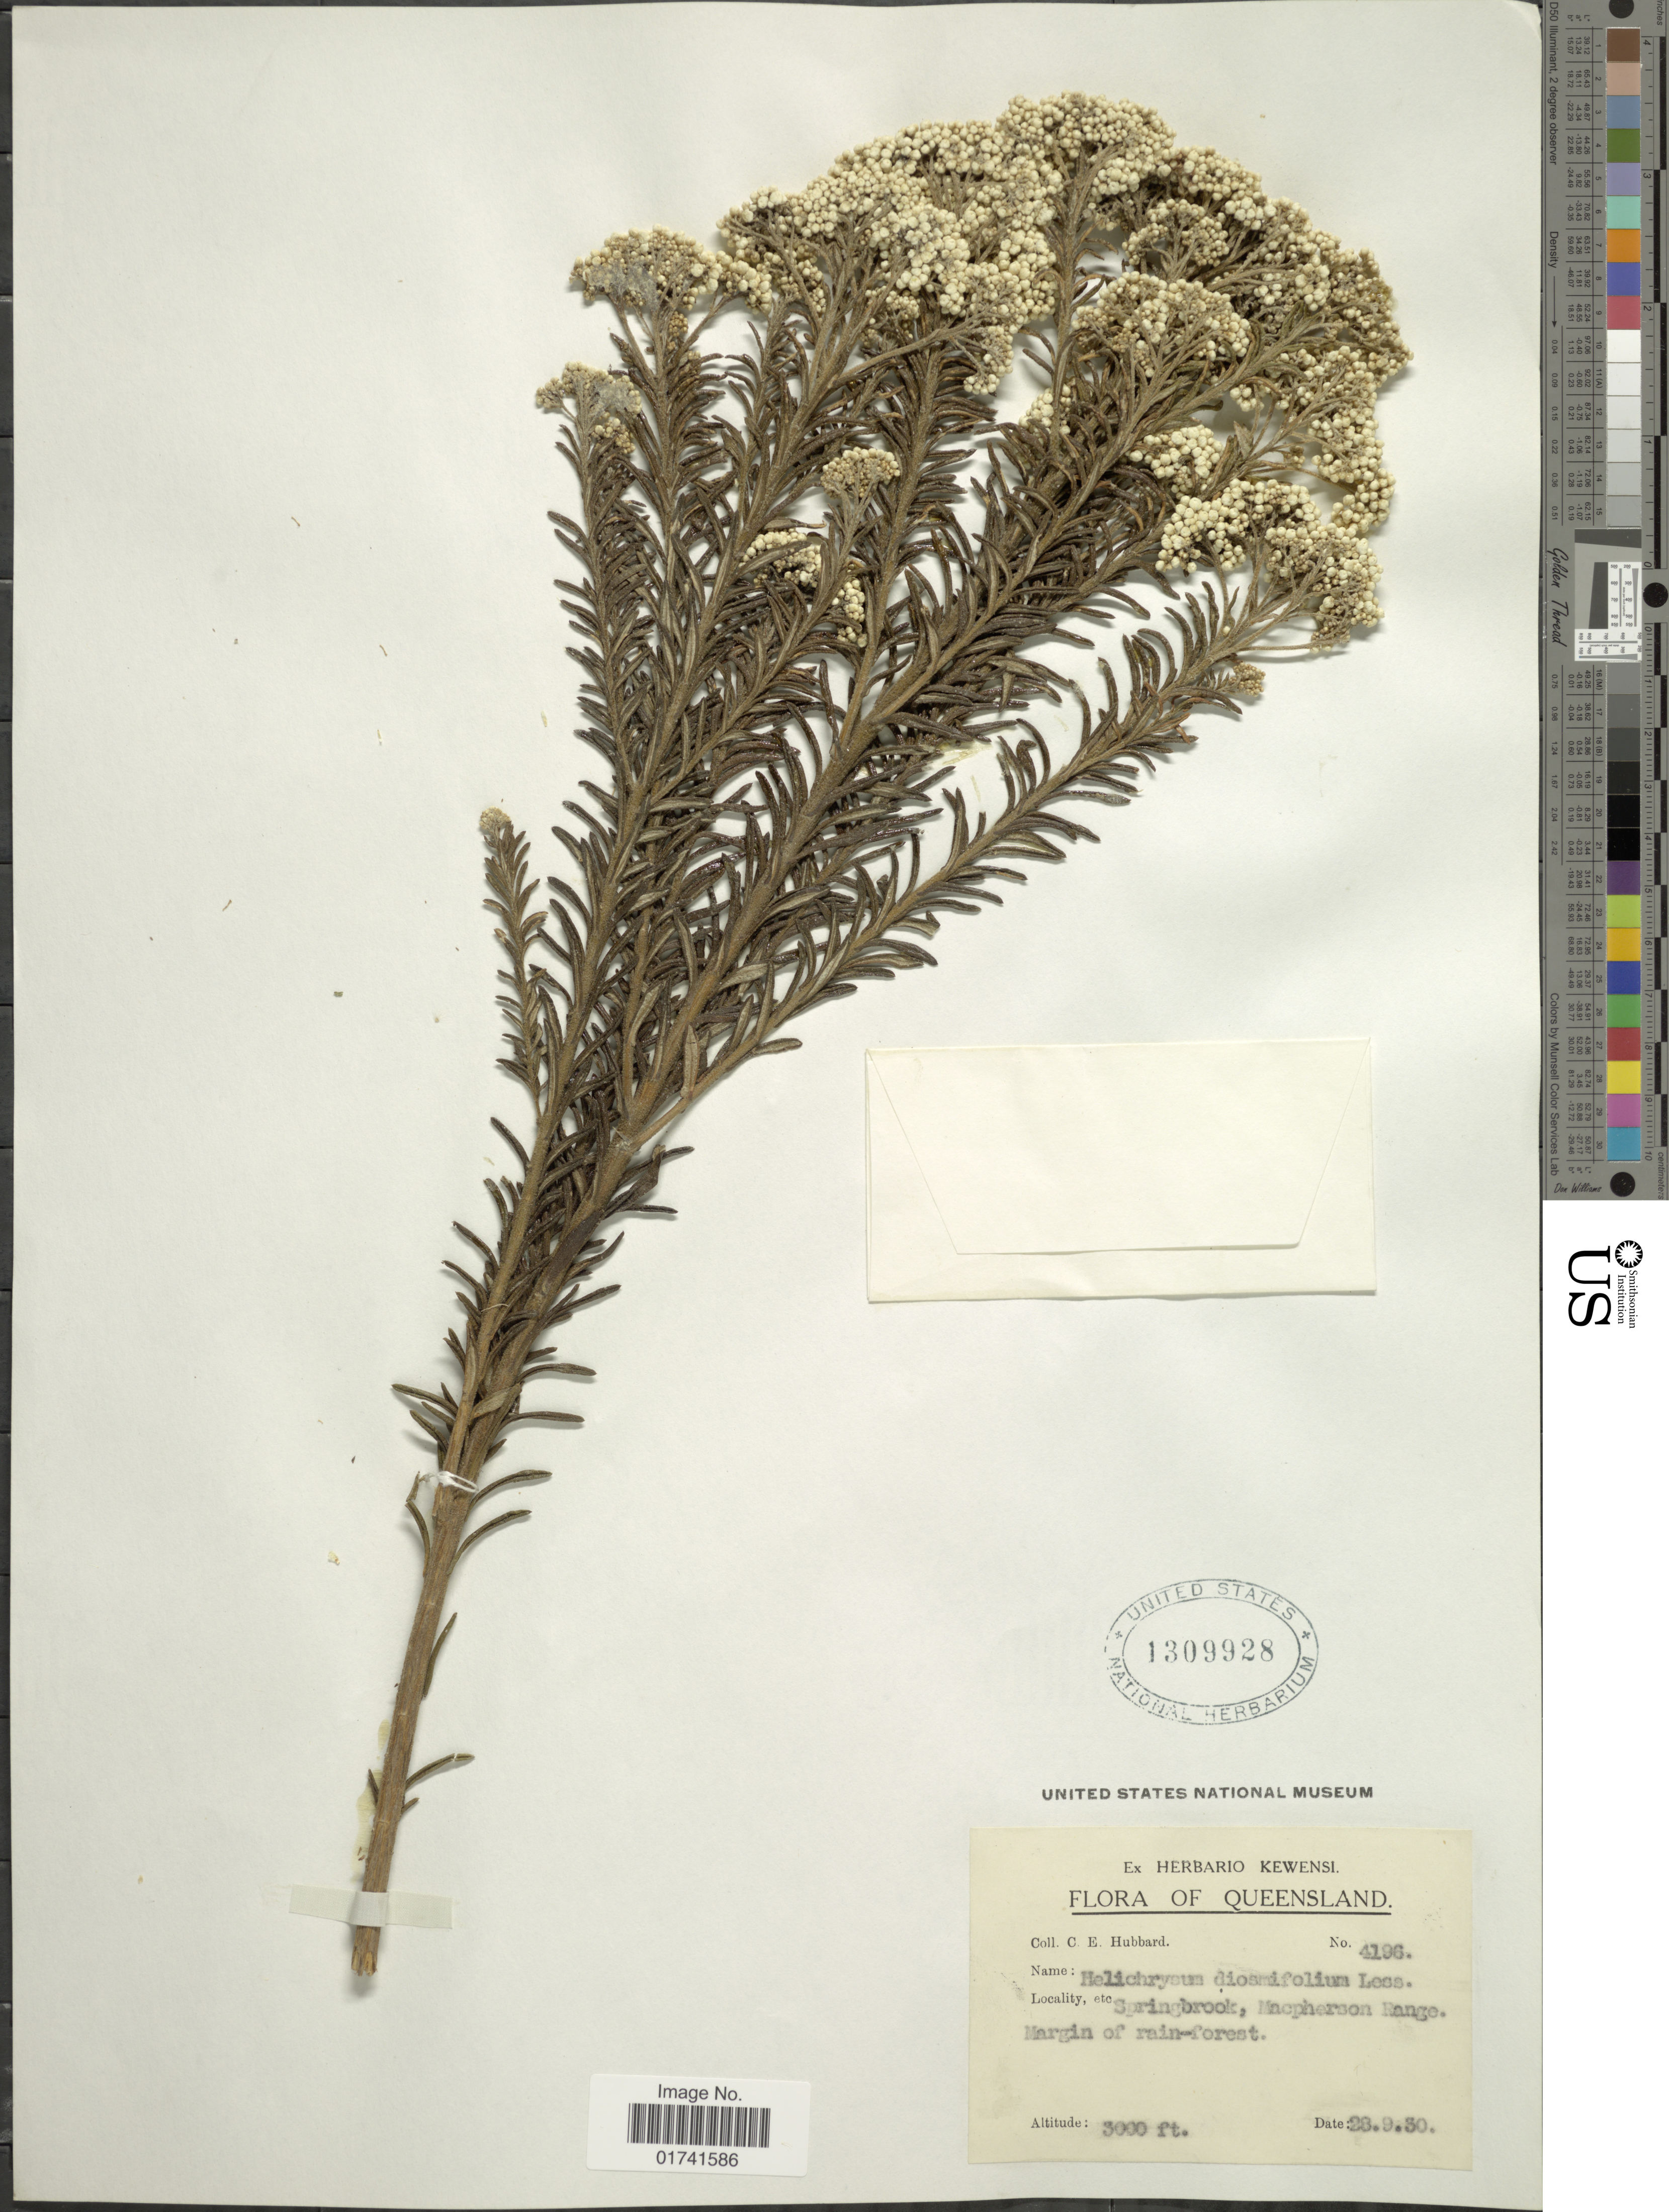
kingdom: Plantae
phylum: Tracheophyta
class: Magnoliopsida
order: Asterales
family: Asteraceae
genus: Ozothamnus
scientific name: Ozothamnus diosmifolius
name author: (Vent.) DC.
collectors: C. E. Hubbard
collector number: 4196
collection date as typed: Transcribed d/m/y: 28/9/30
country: Australia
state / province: Queensland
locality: Springbrook, Macpherson Range, Margin of rain-forest.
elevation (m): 914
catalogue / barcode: US 1309928